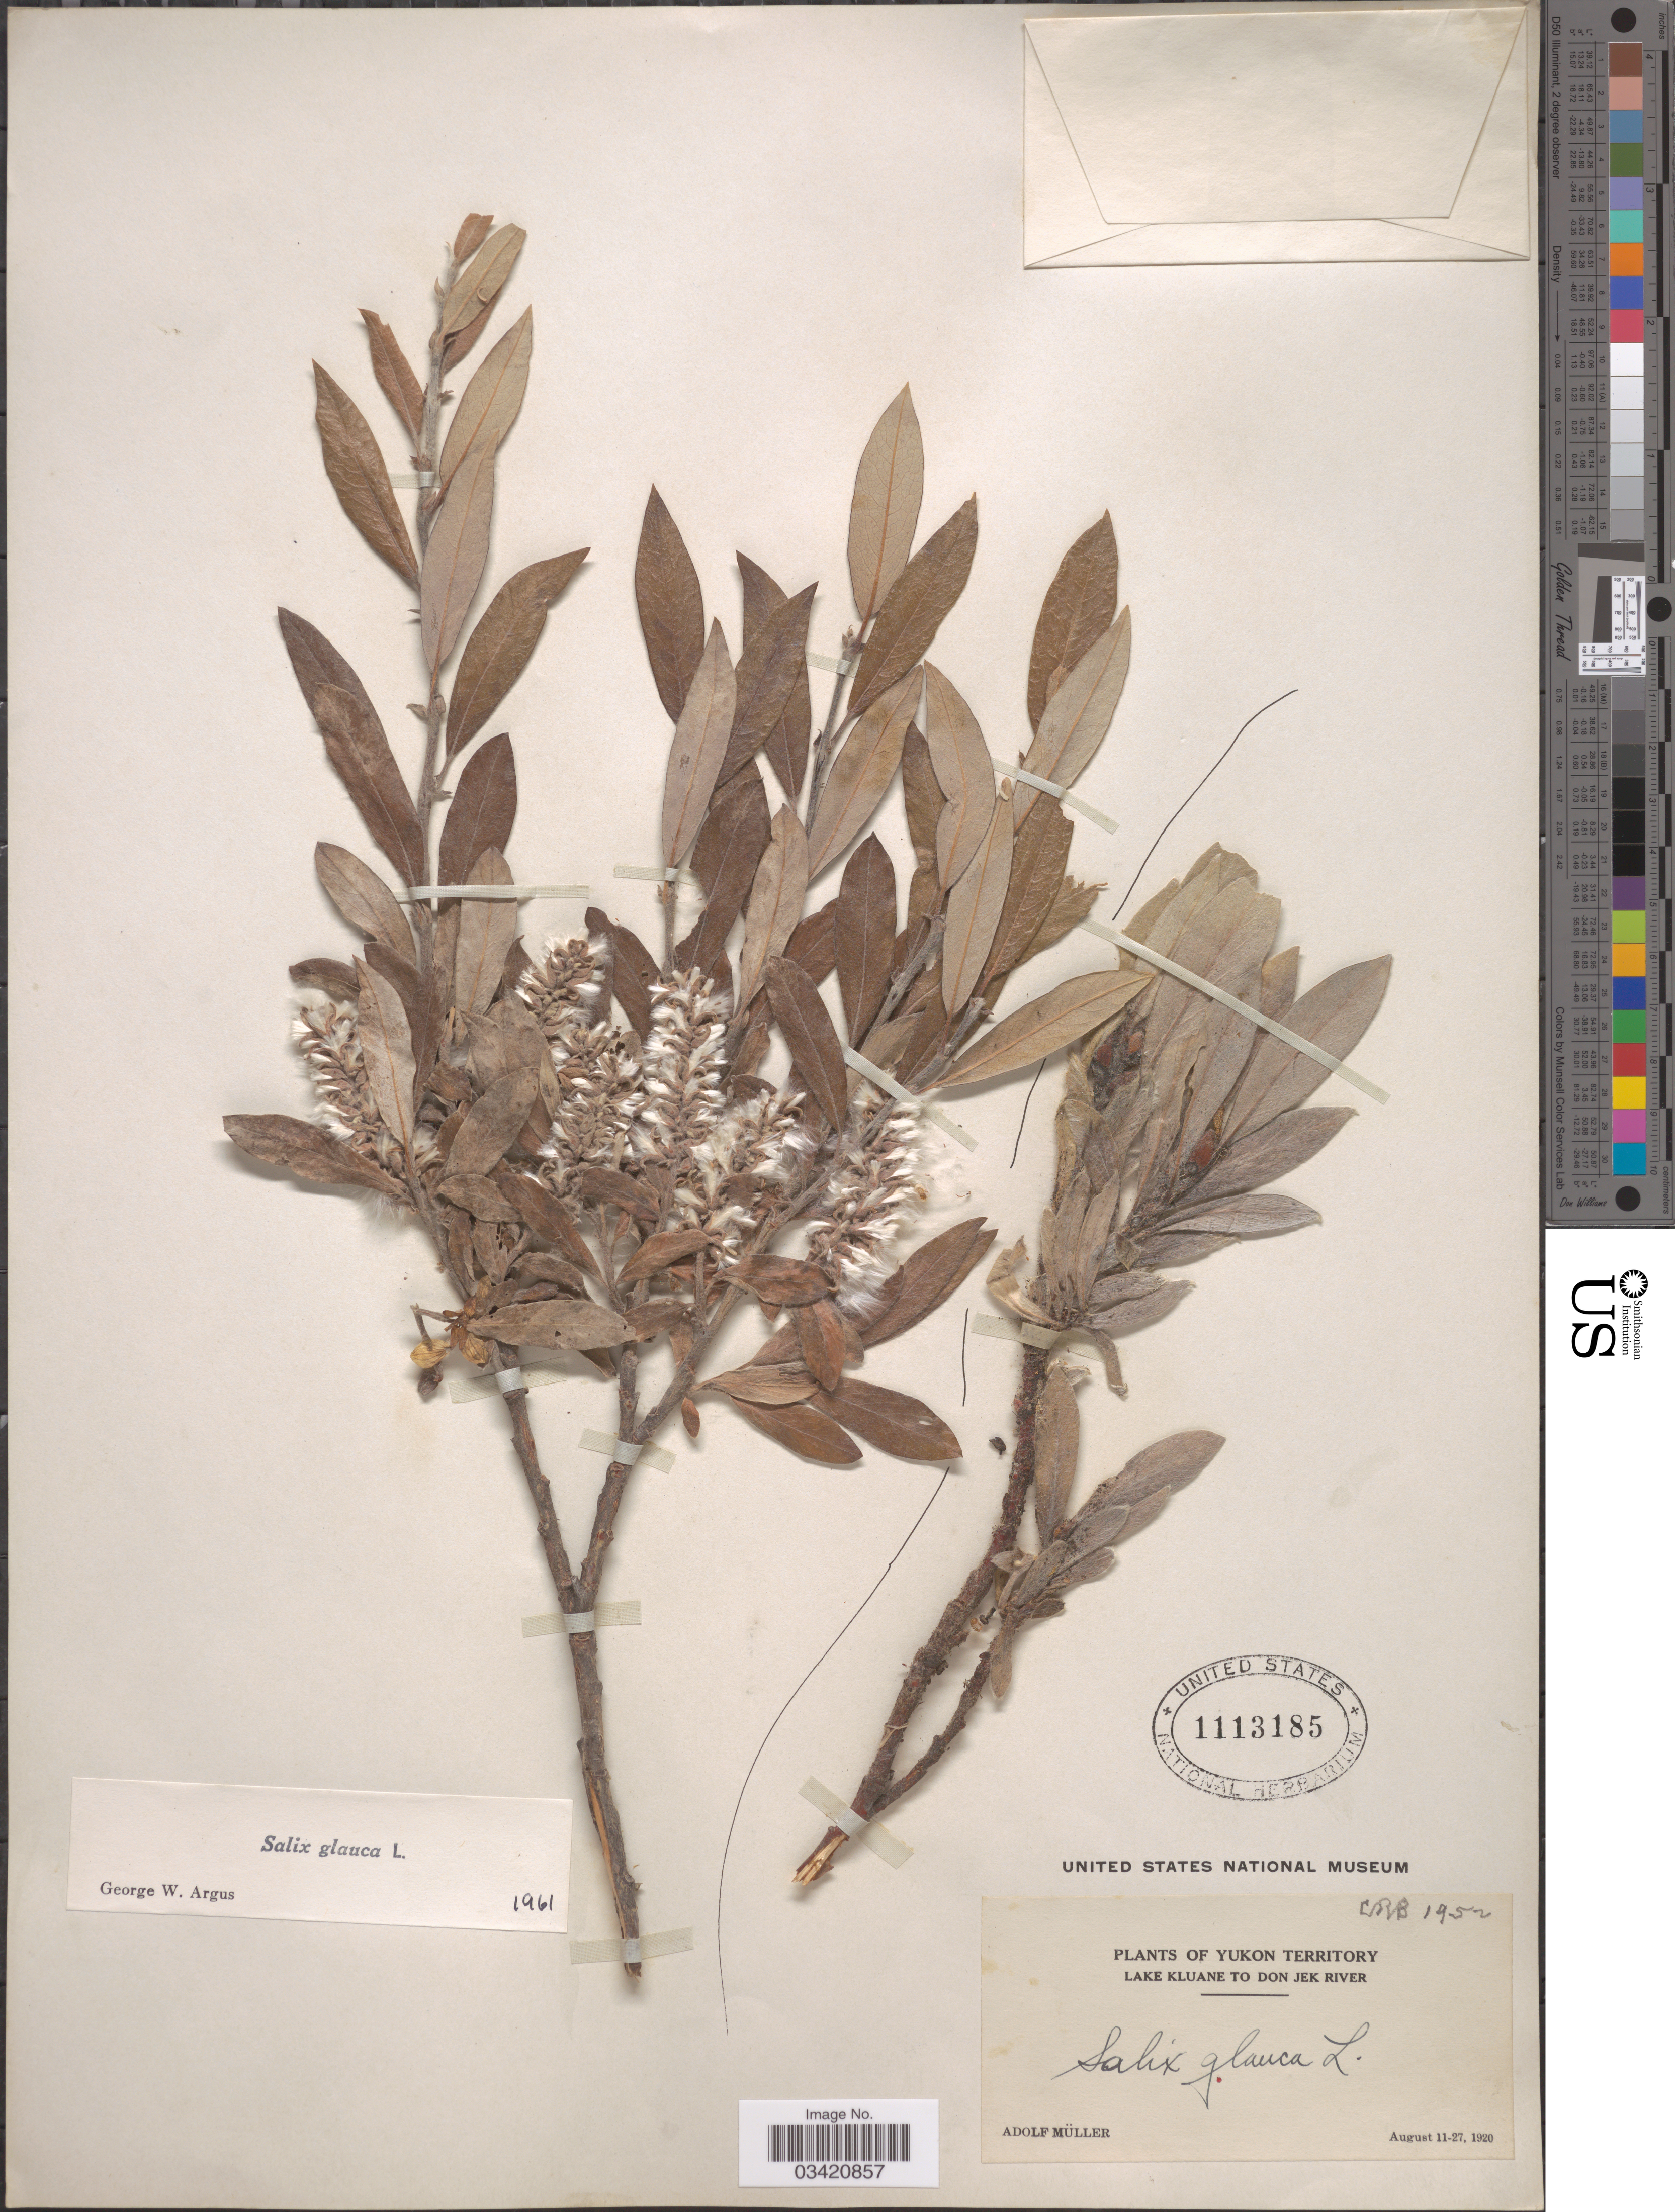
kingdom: Plantae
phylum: Tracheophyta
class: Magnoliopsida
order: Malpighiales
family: Salicaceae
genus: Salix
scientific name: Salix glauca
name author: L.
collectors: A. Muller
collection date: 1920-08-11/1920-08-27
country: Canada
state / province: Yukon Territory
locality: Lake Kluane to Don Jek River.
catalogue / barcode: US 1113185